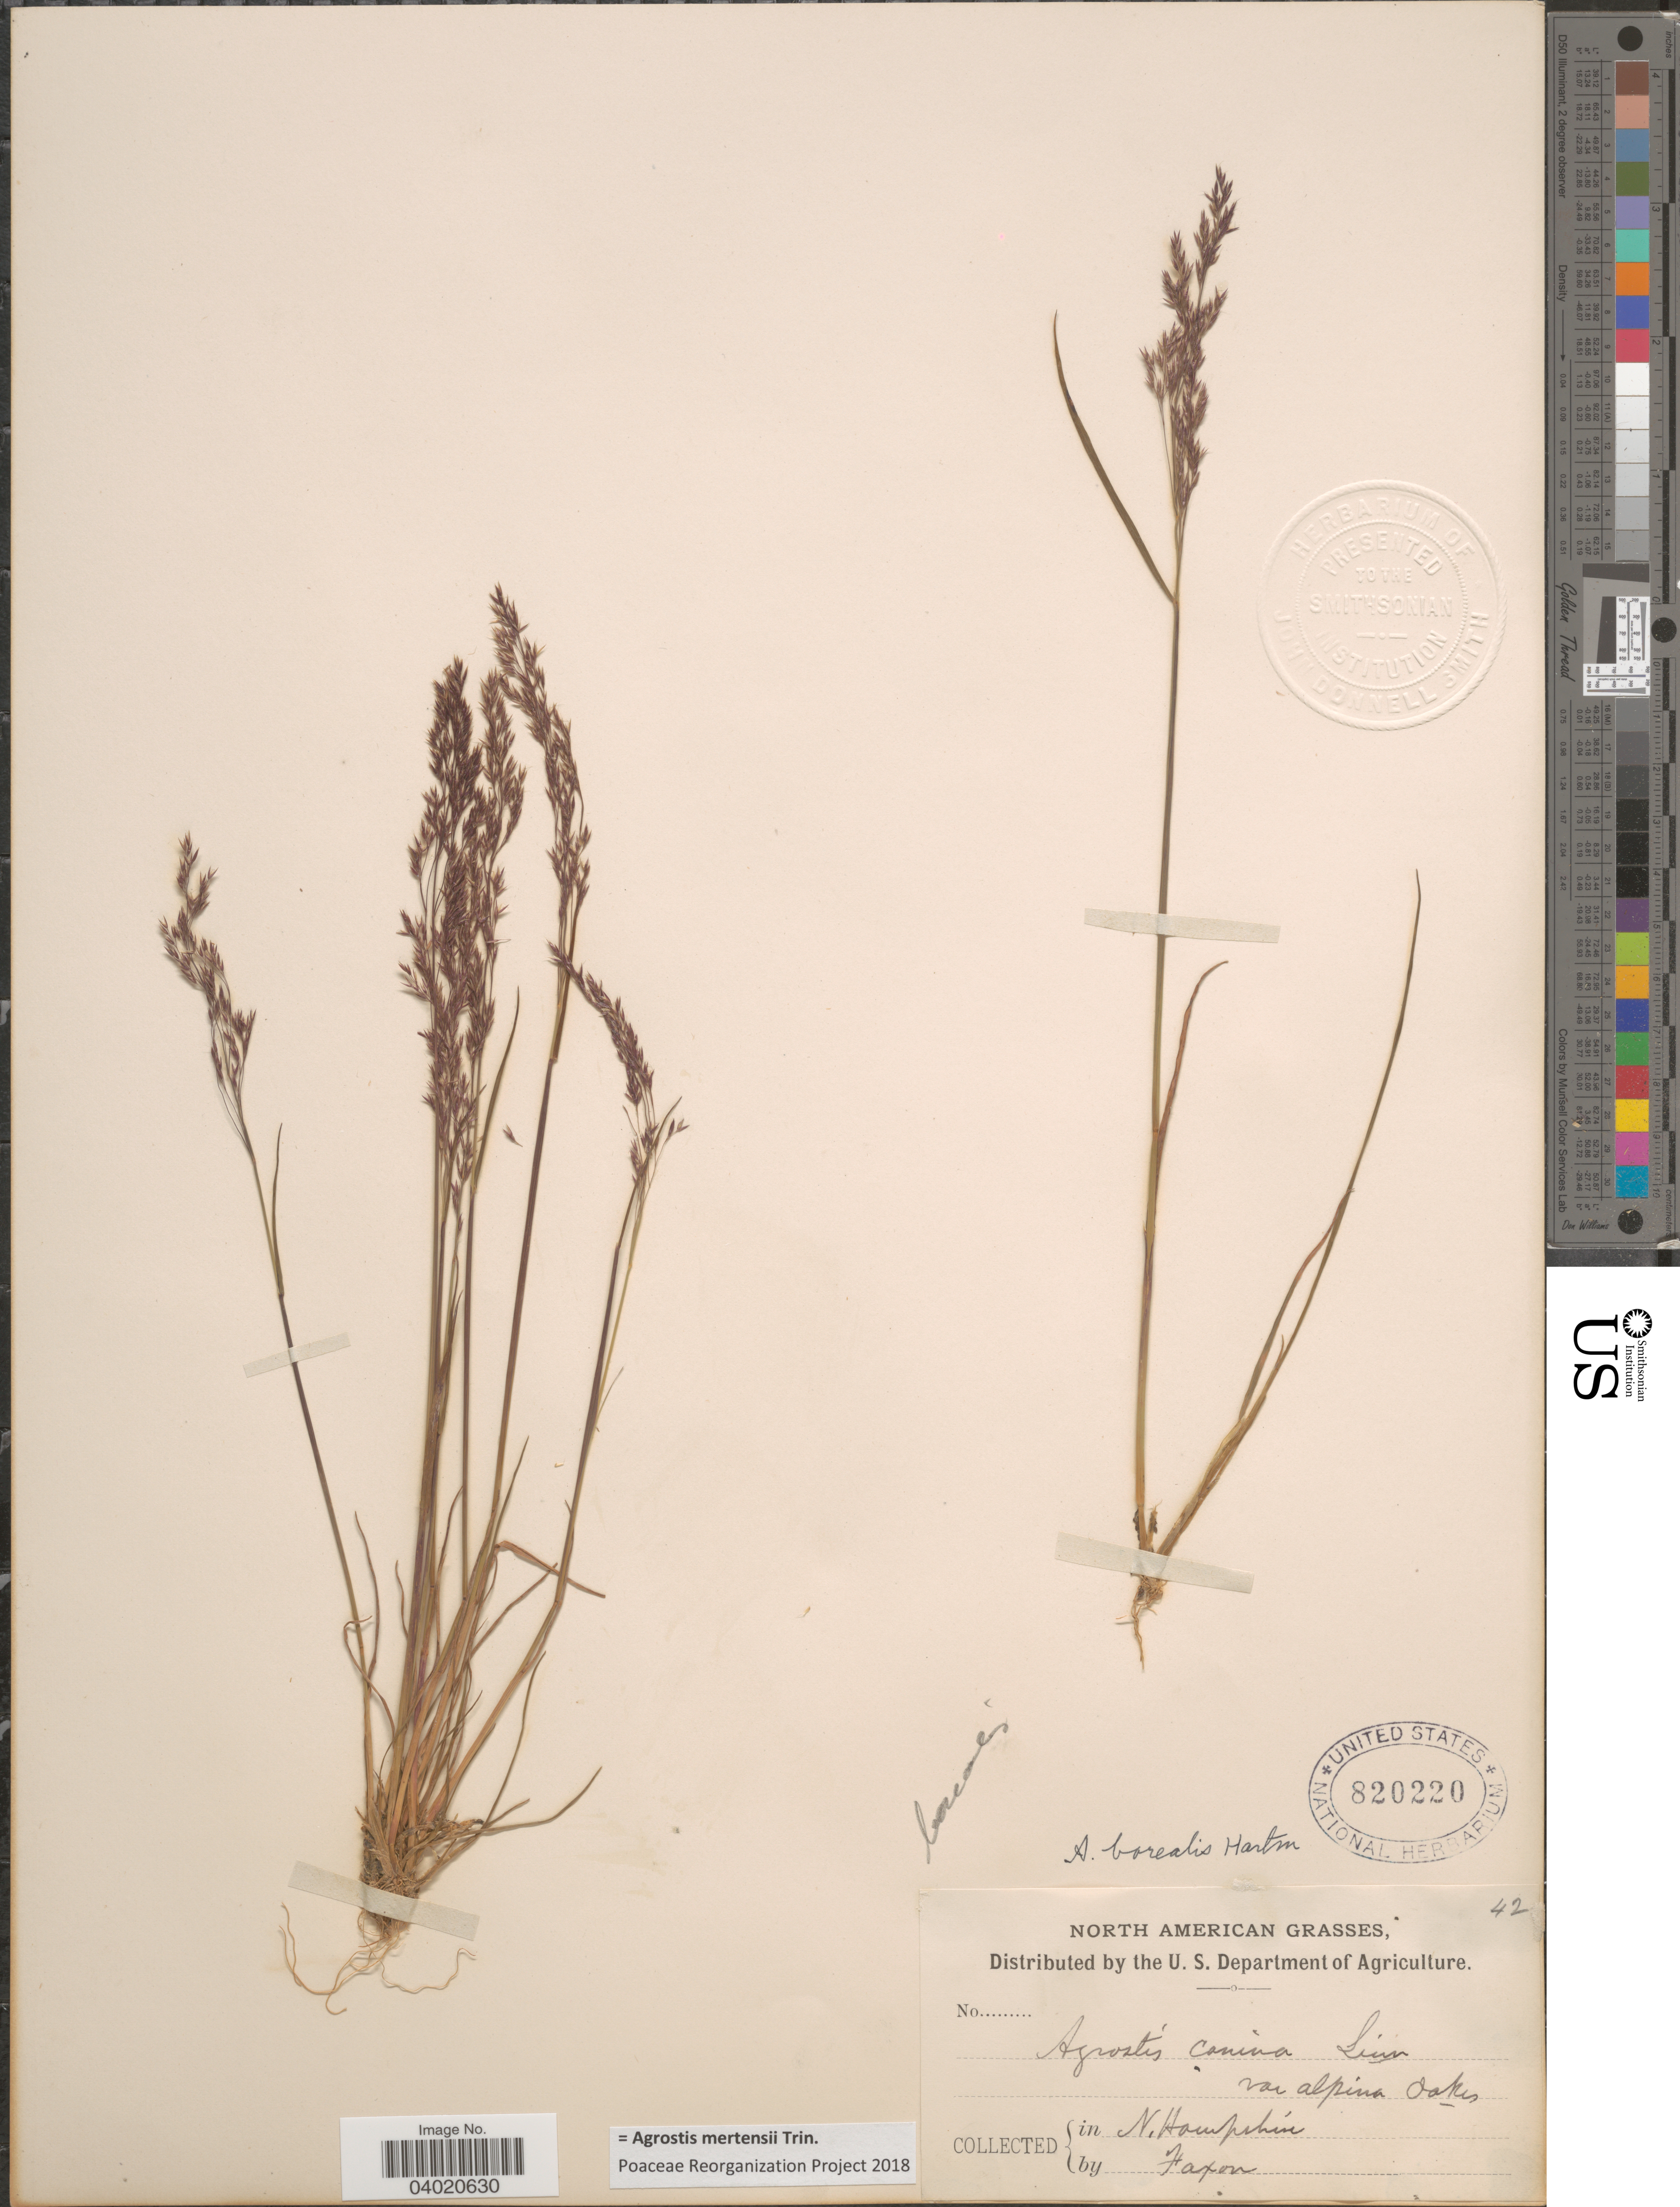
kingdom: Plantae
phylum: Tracheophyta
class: Liliopsida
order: Poales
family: Poaceae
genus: Agrostis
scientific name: Agrostis mertensii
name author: Trin.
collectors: Faxon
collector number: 42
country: United States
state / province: New Hampshire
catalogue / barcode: US 820220